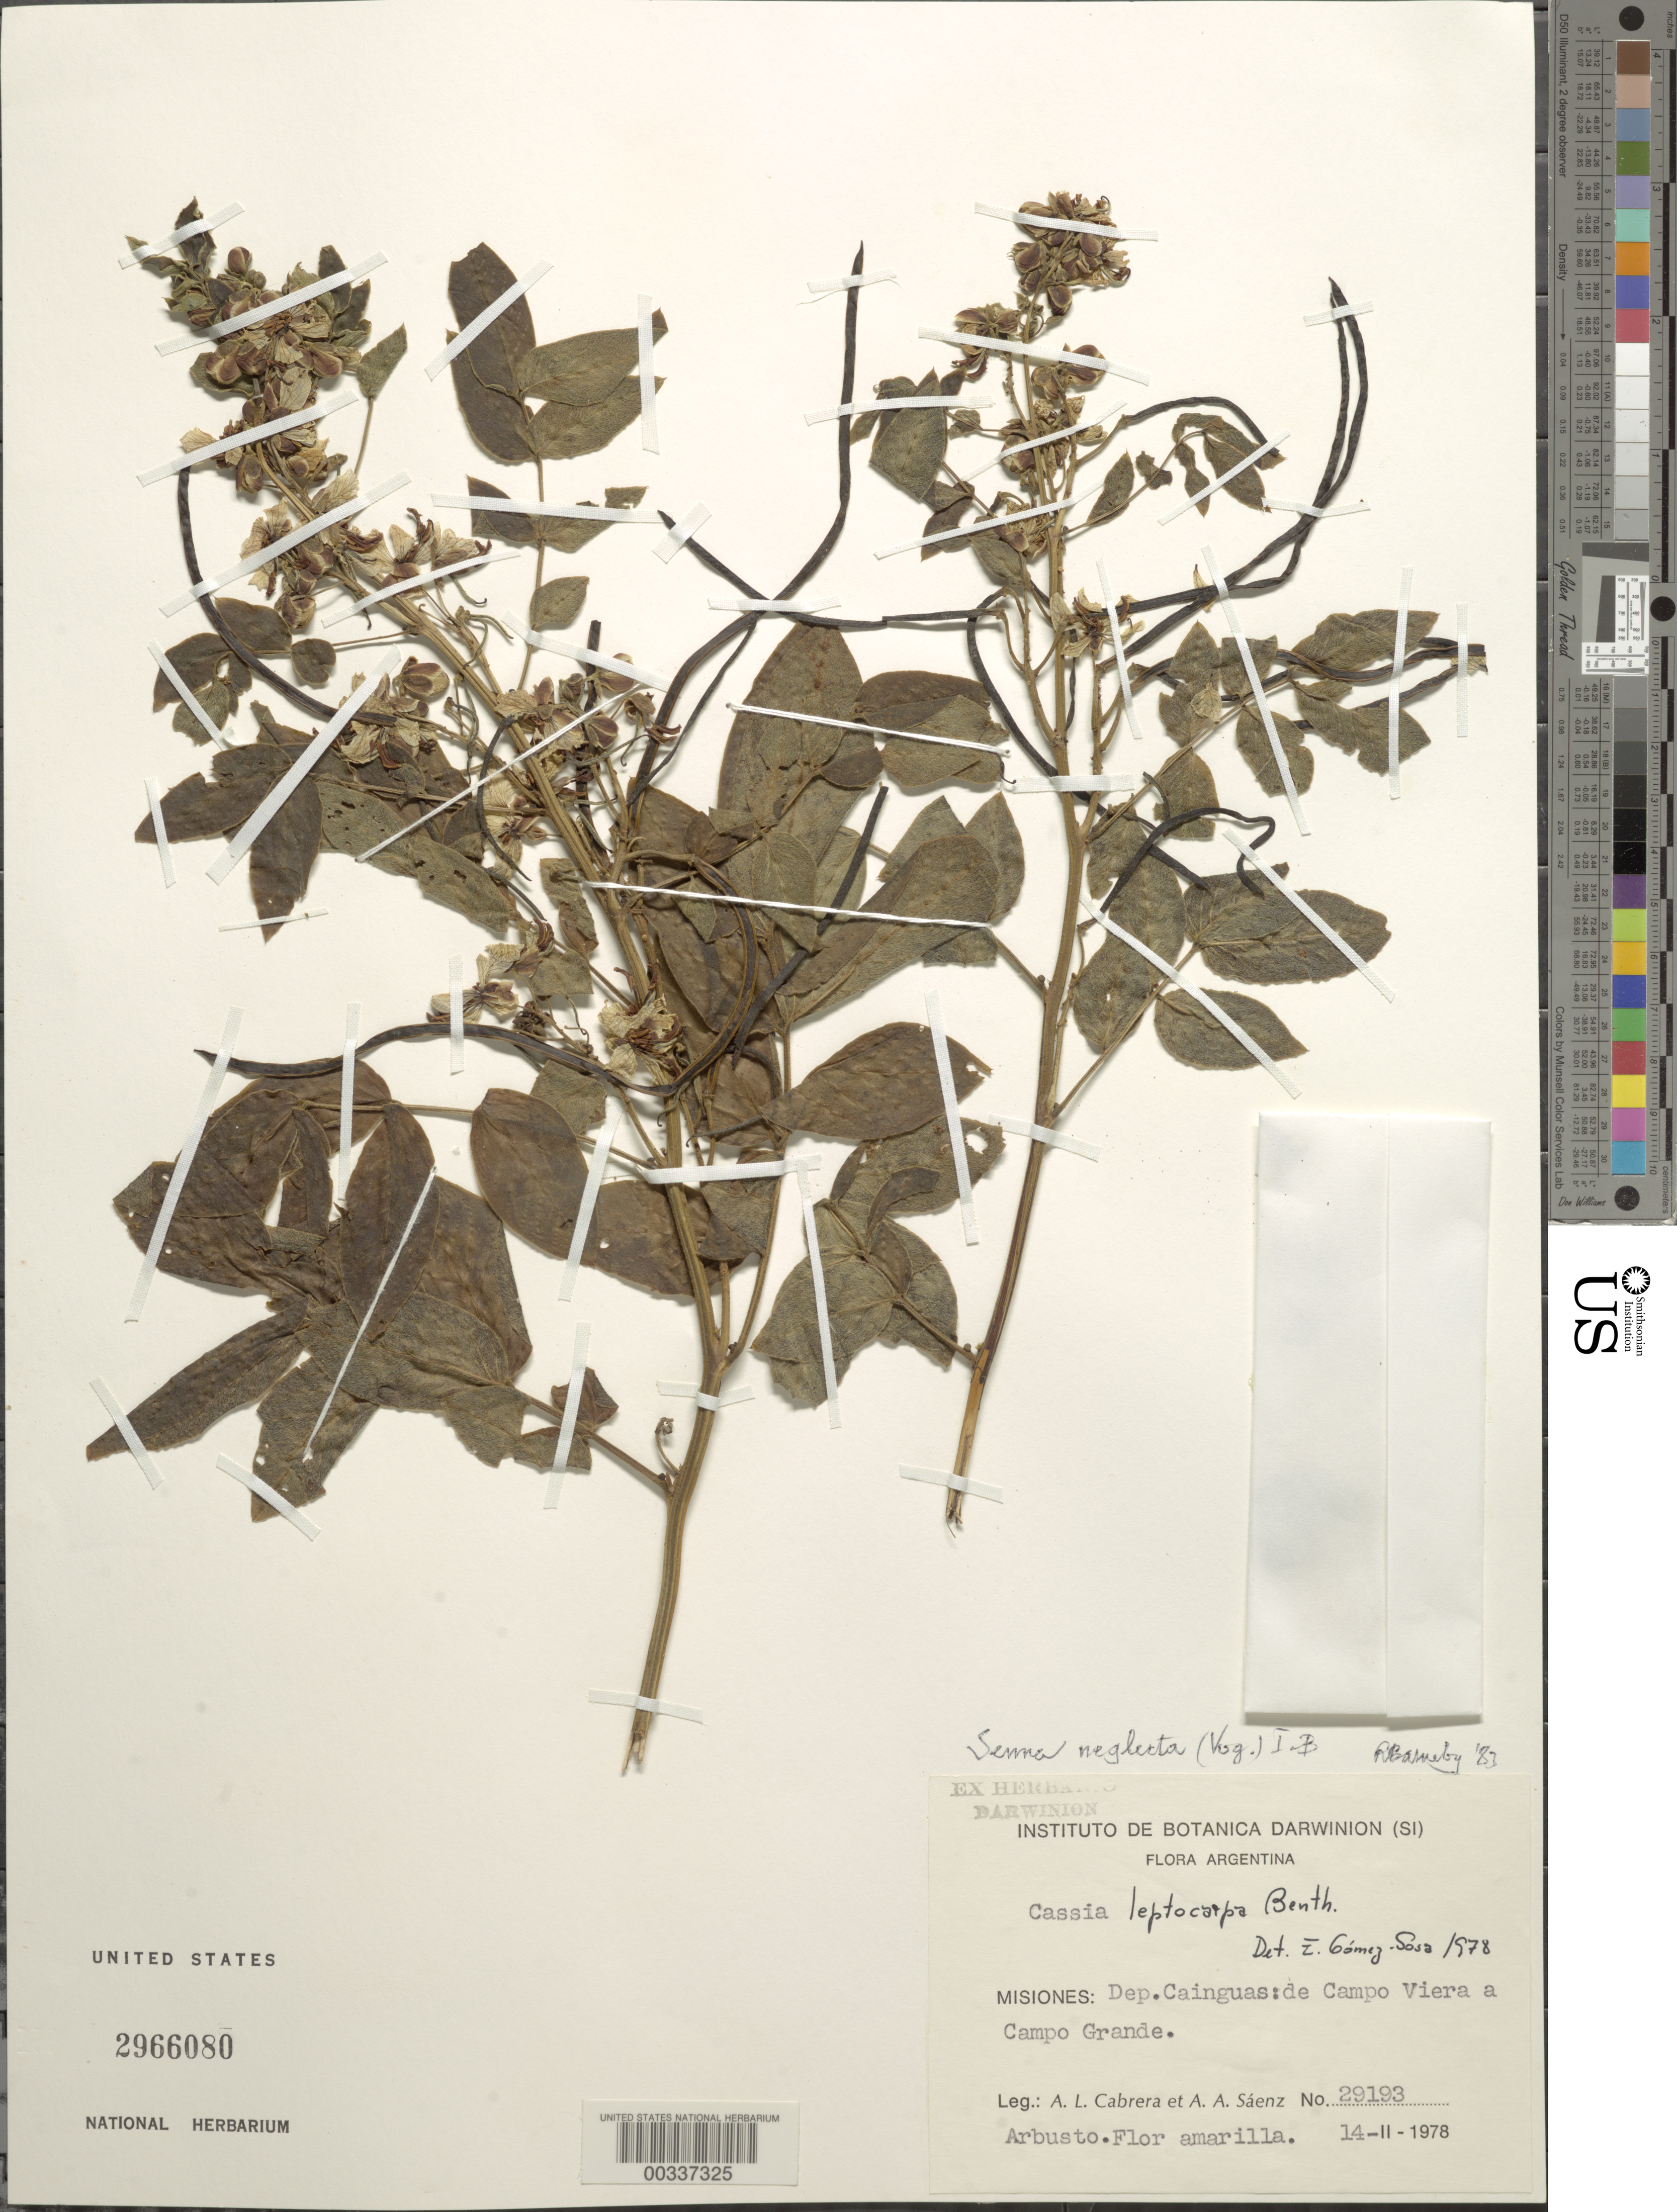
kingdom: Plantae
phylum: Tracheophyta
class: Magnoliopsida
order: Fabales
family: Fabaceae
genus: Senna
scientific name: Senna neglecta var. neglecta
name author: (Vogel) H.S. Irwin & Barneby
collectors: A. L. Cabrera & A. A. Saenz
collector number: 29193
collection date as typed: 14 Feb 1978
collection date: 1978-02-14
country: Argentina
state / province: Misiones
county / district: Cainguás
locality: Campo Viera to Campo Grande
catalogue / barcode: US 2966080